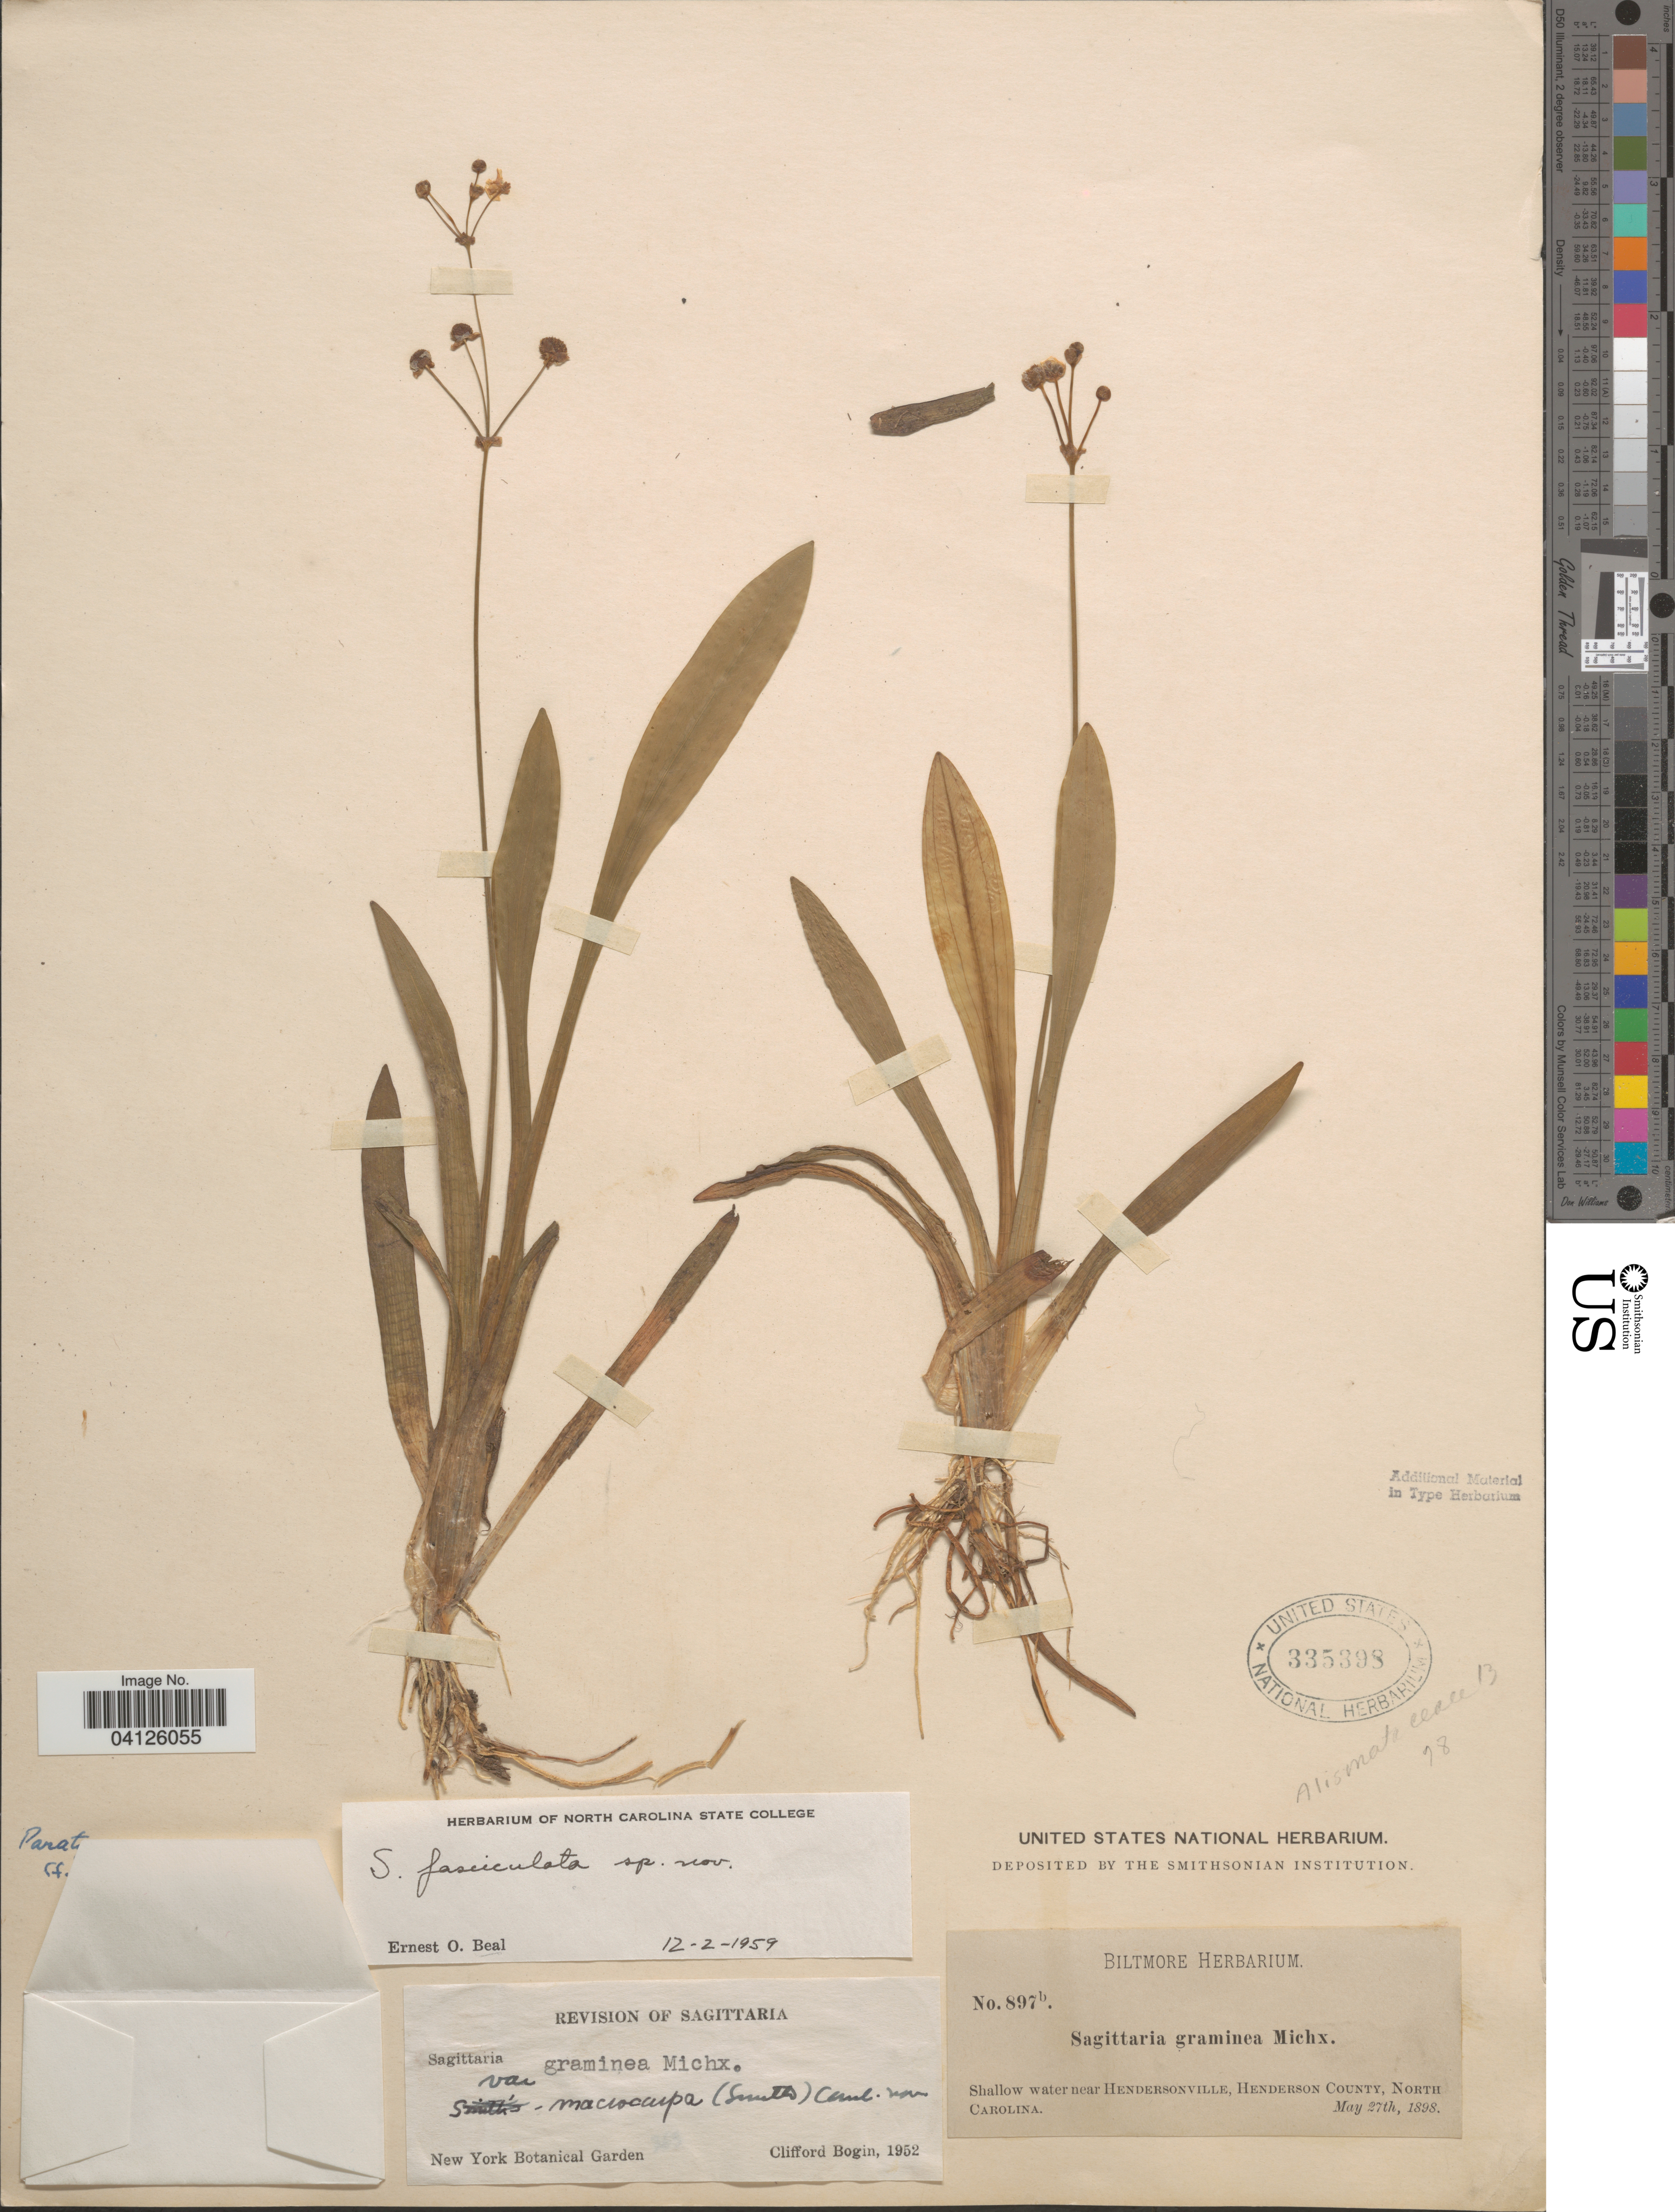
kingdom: Plantae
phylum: Tracheophyta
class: Liliopsida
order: Alismatales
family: Alismataceae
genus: Sagittaria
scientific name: Sagittaria fasciculata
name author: E.O. Beal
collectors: ex herb. Biltmore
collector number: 897b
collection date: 1898-05-27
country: United States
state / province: North Carolina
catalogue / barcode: US 335398